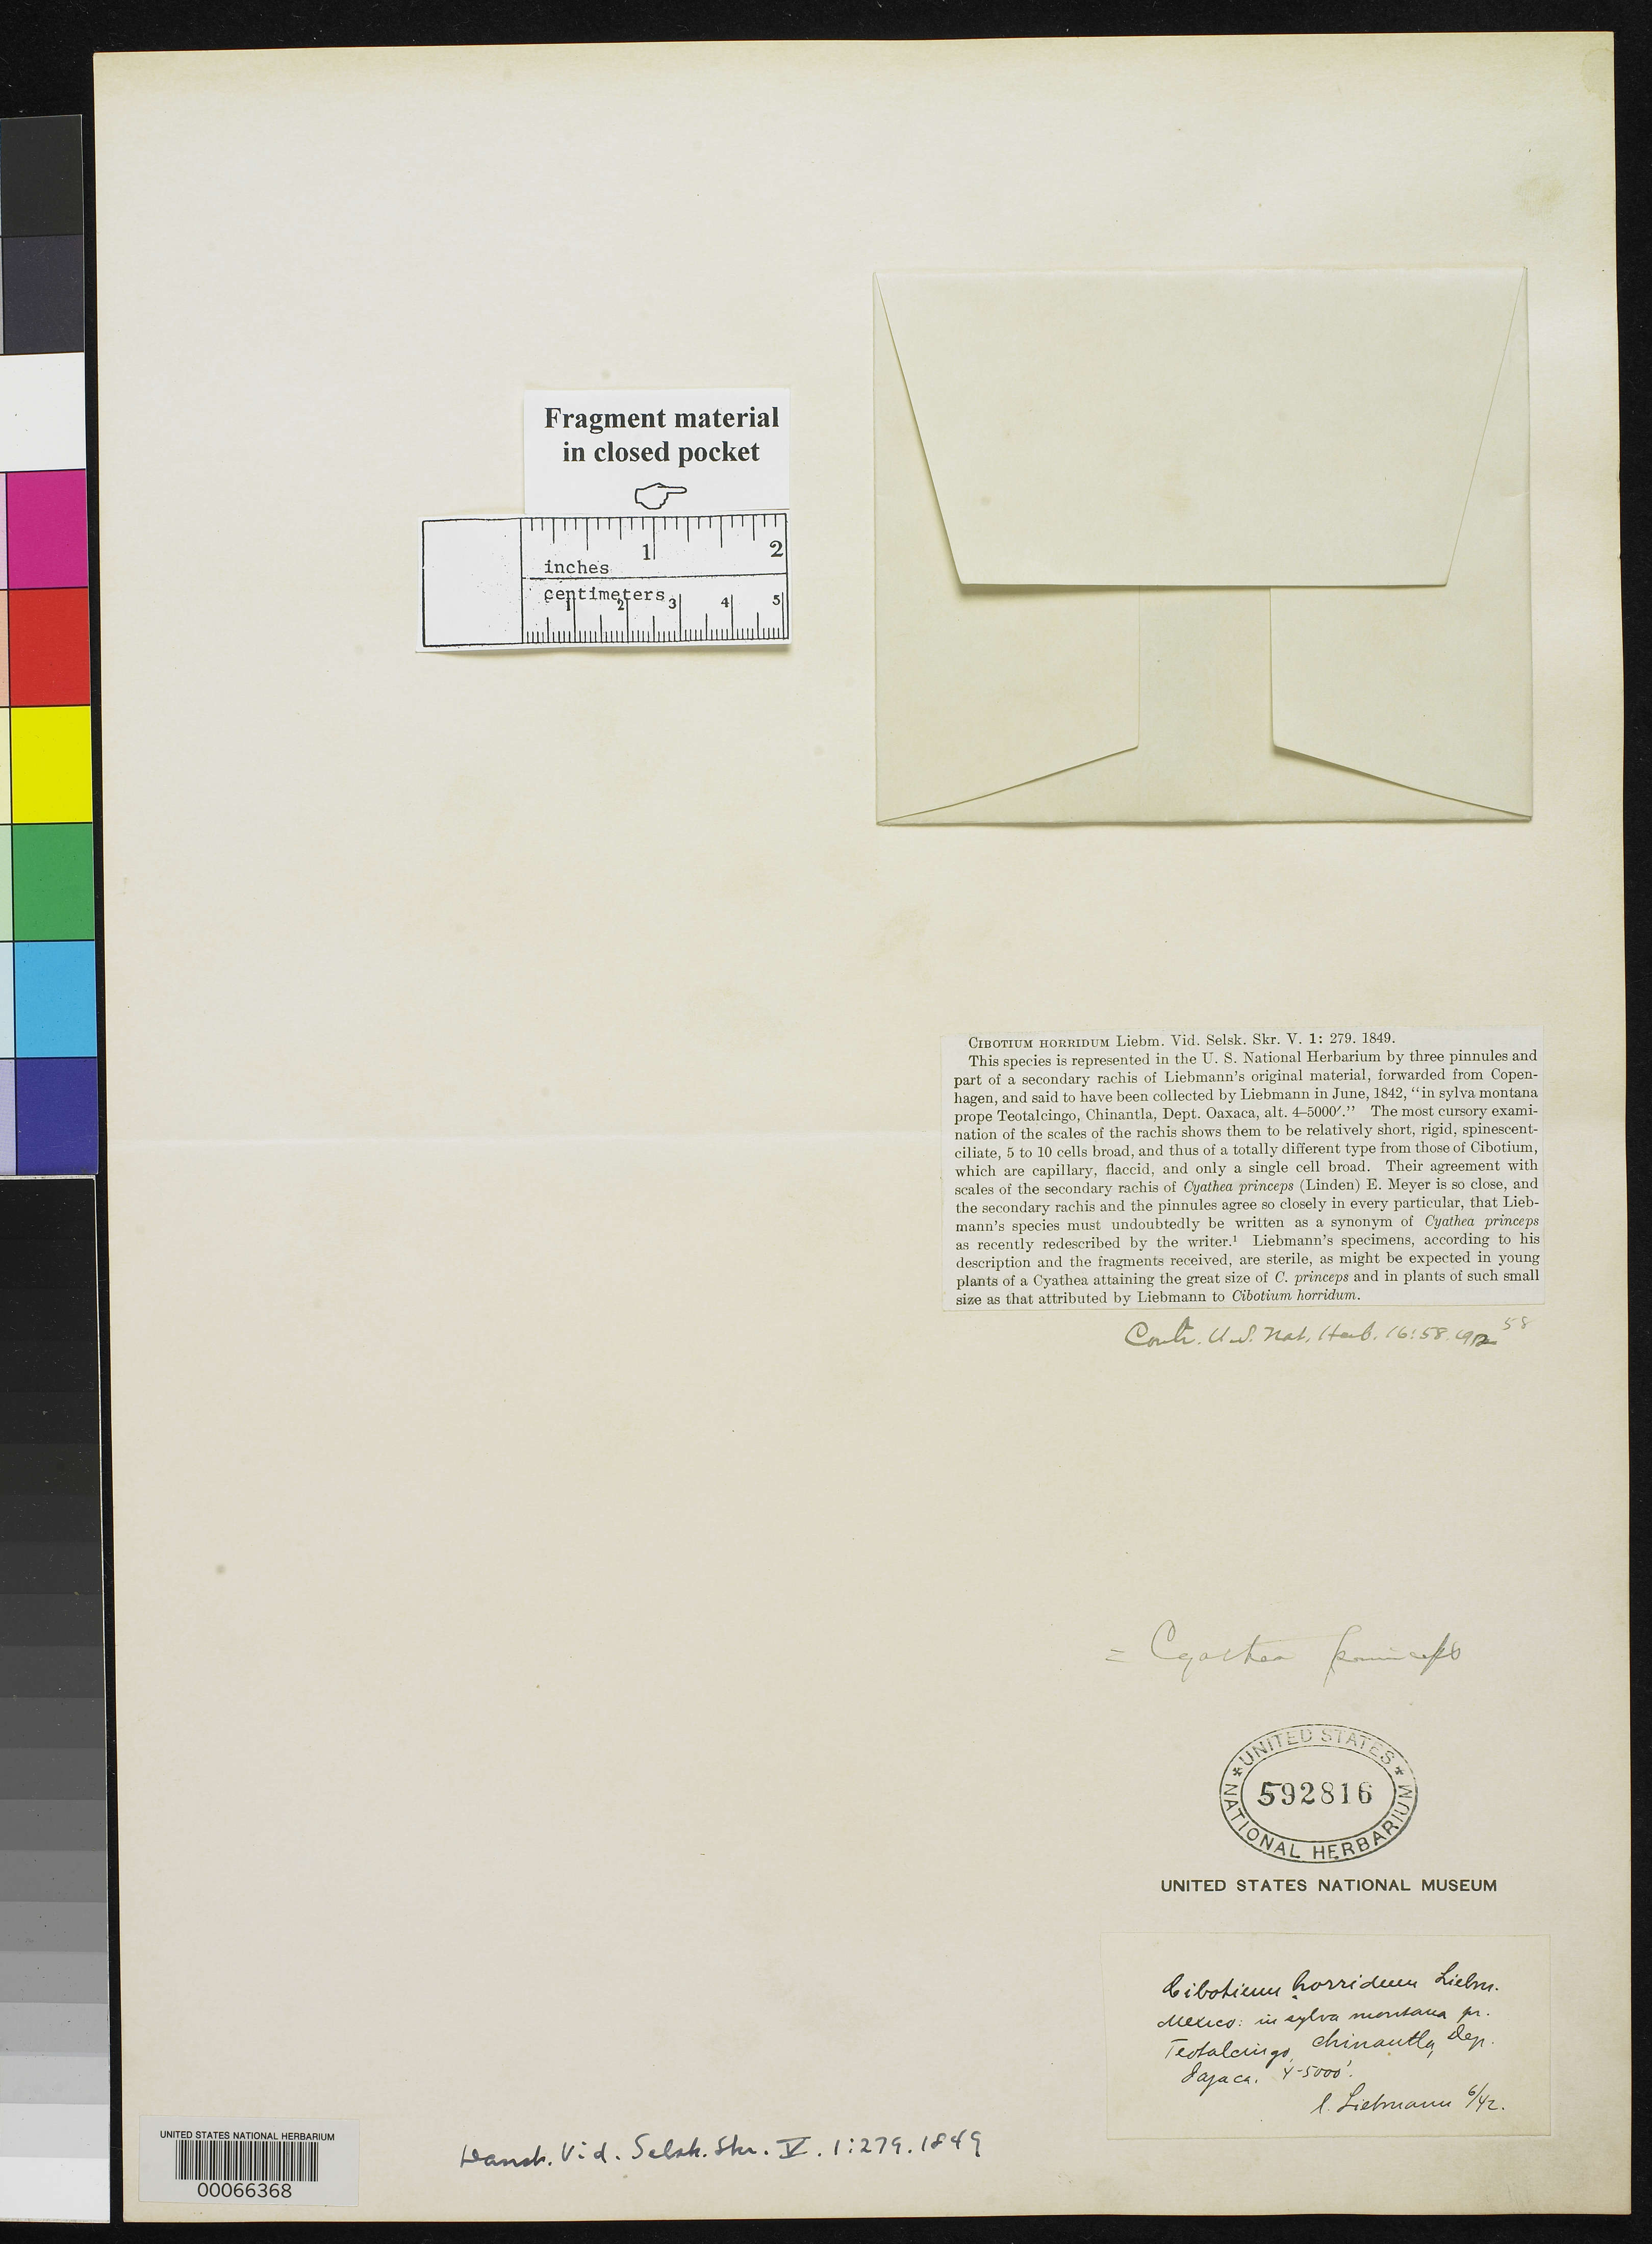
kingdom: Plantae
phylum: Tracheophyta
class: Polypodiopsida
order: Cyatheales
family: Cibotiaceae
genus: Cibotium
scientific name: Cibotium horridum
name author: Liebm.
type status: Type Fragment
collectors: F. M. Liebmann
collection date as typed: Jun 1842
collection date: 1842-06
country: Mexico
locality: E of Monserrat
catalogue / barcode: US 592816